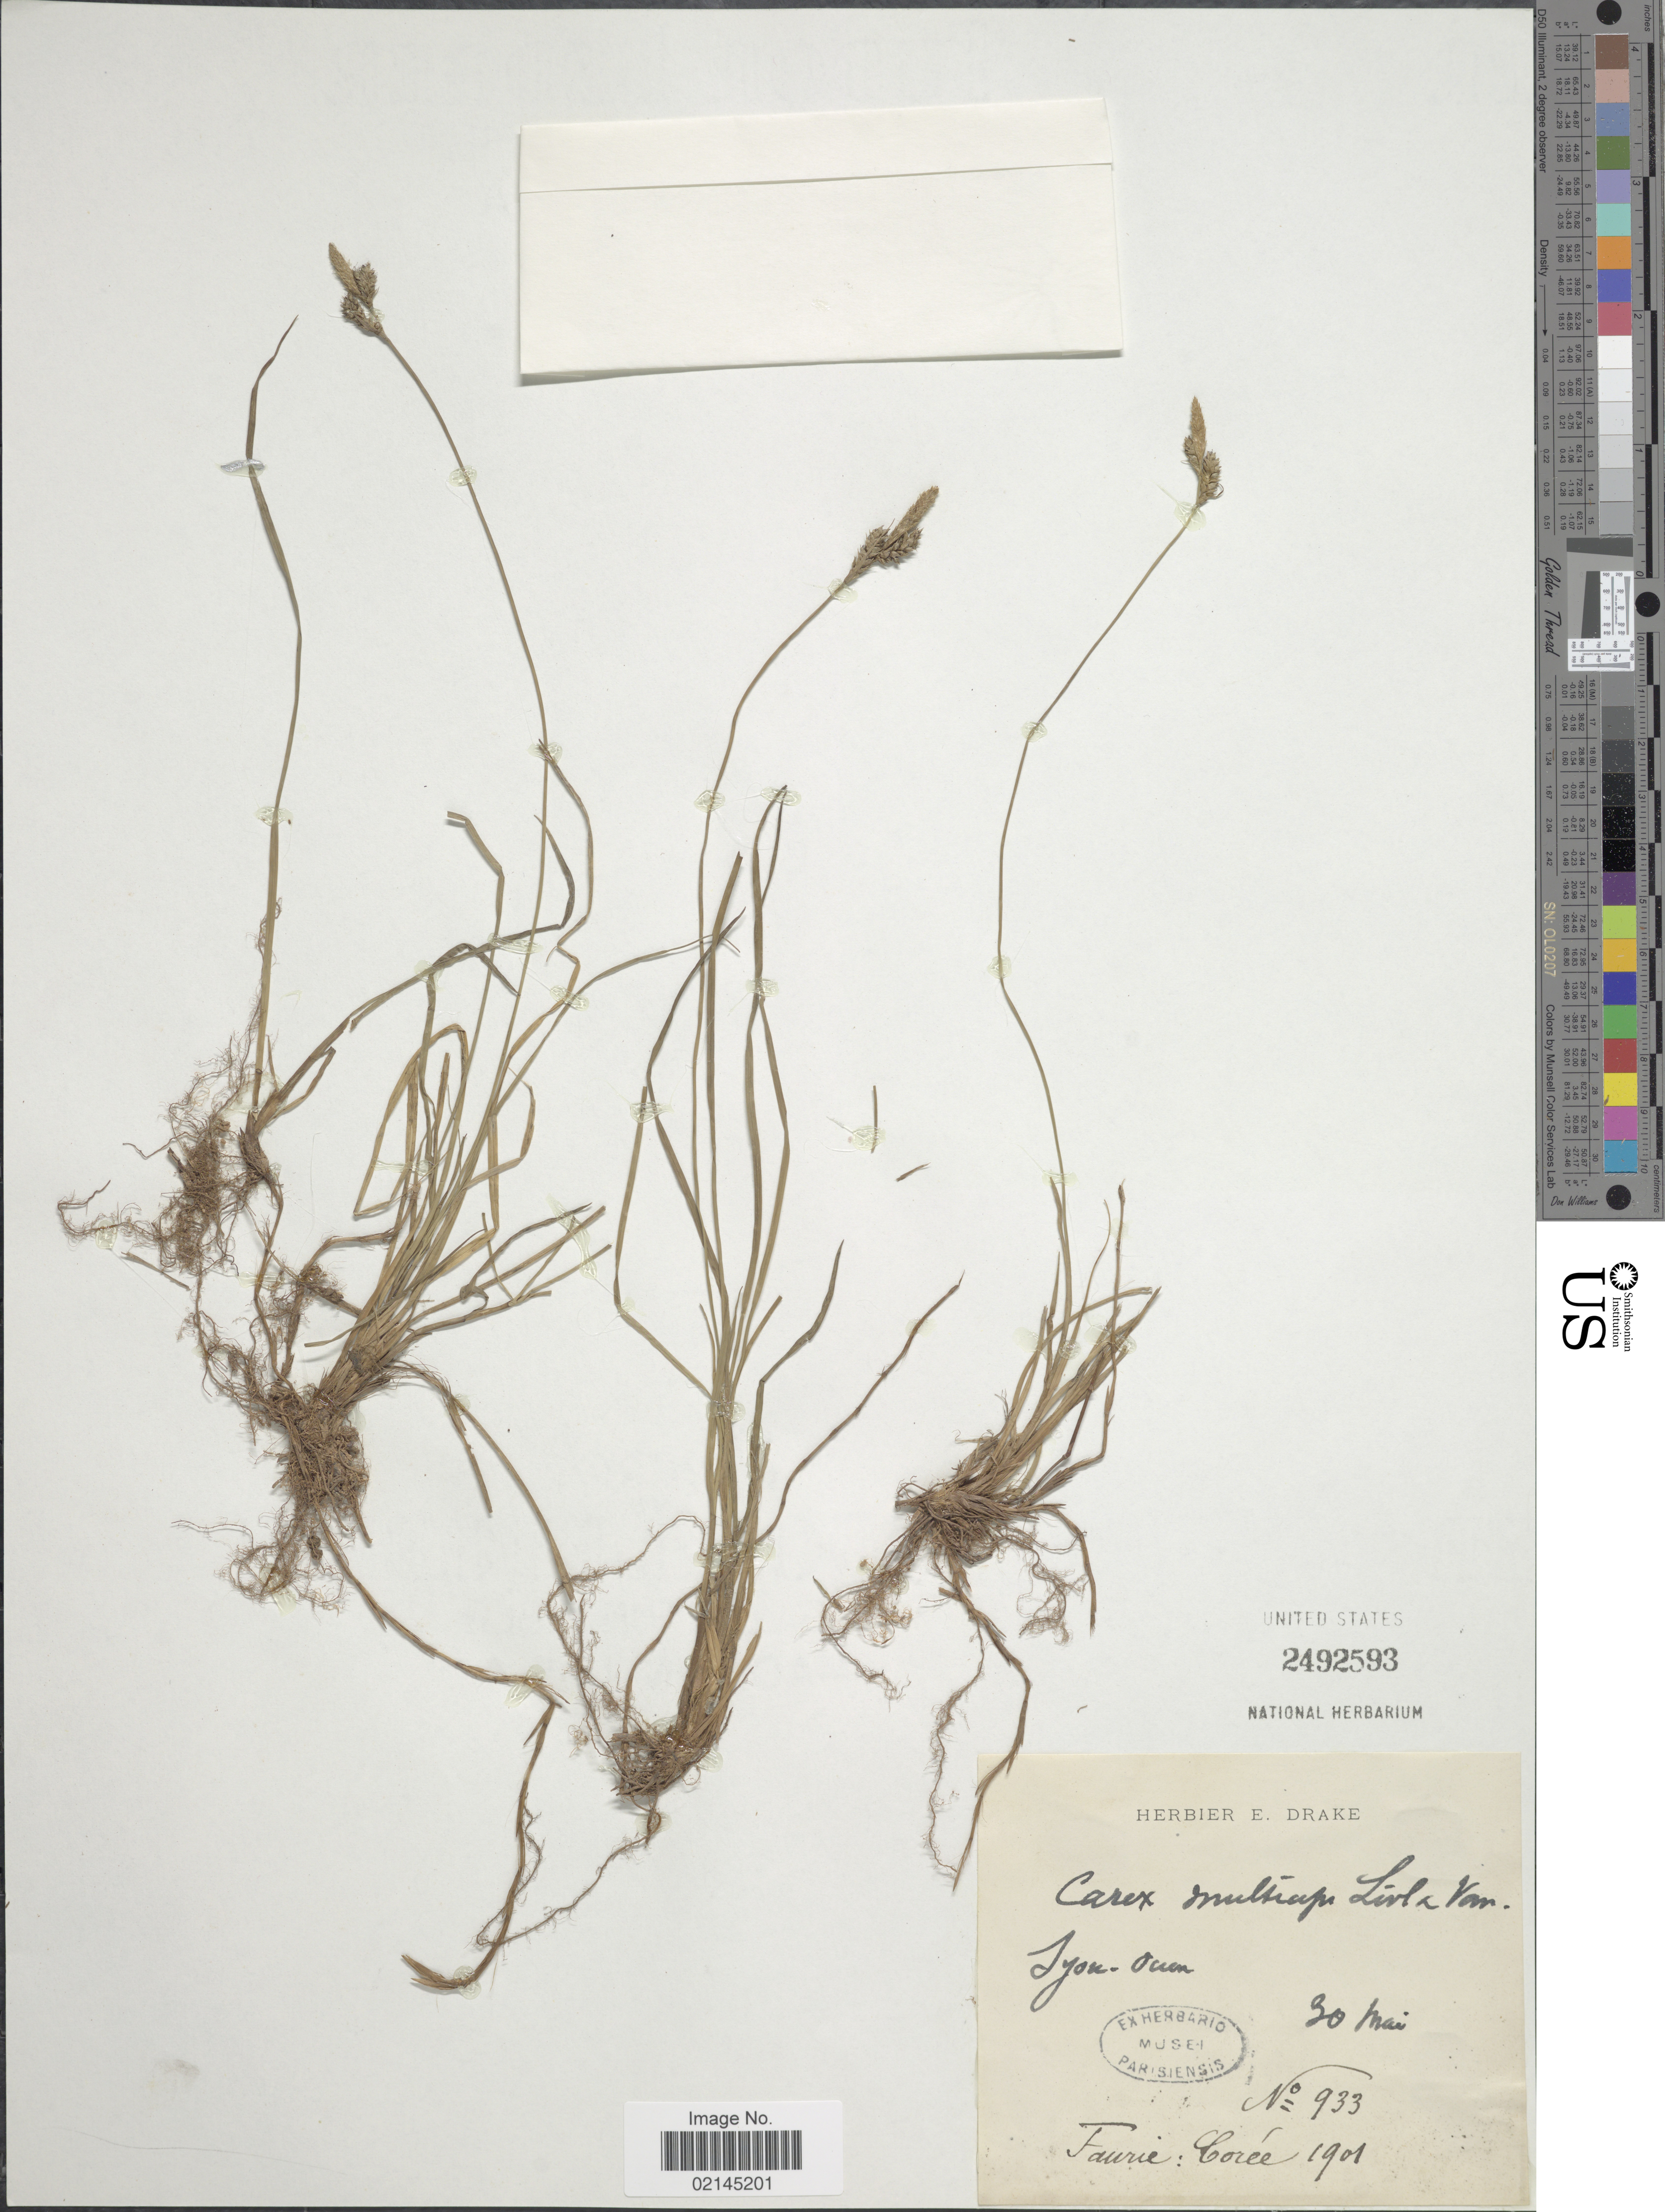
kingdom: Plantae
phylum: Tracheophyta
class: Liliopsida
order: Poales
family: Cyperaceae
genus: Carex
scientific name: Carex sp.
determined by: Strong, Mark T., (BOT), Smithsonian Institution - National Museum of Natural History (UNITED STATES)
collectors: -. Faurie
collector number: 933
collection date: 1901-05-30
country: South Korea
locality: Syon-ouen. Coree [unsure placement]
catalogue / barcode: US 2492593